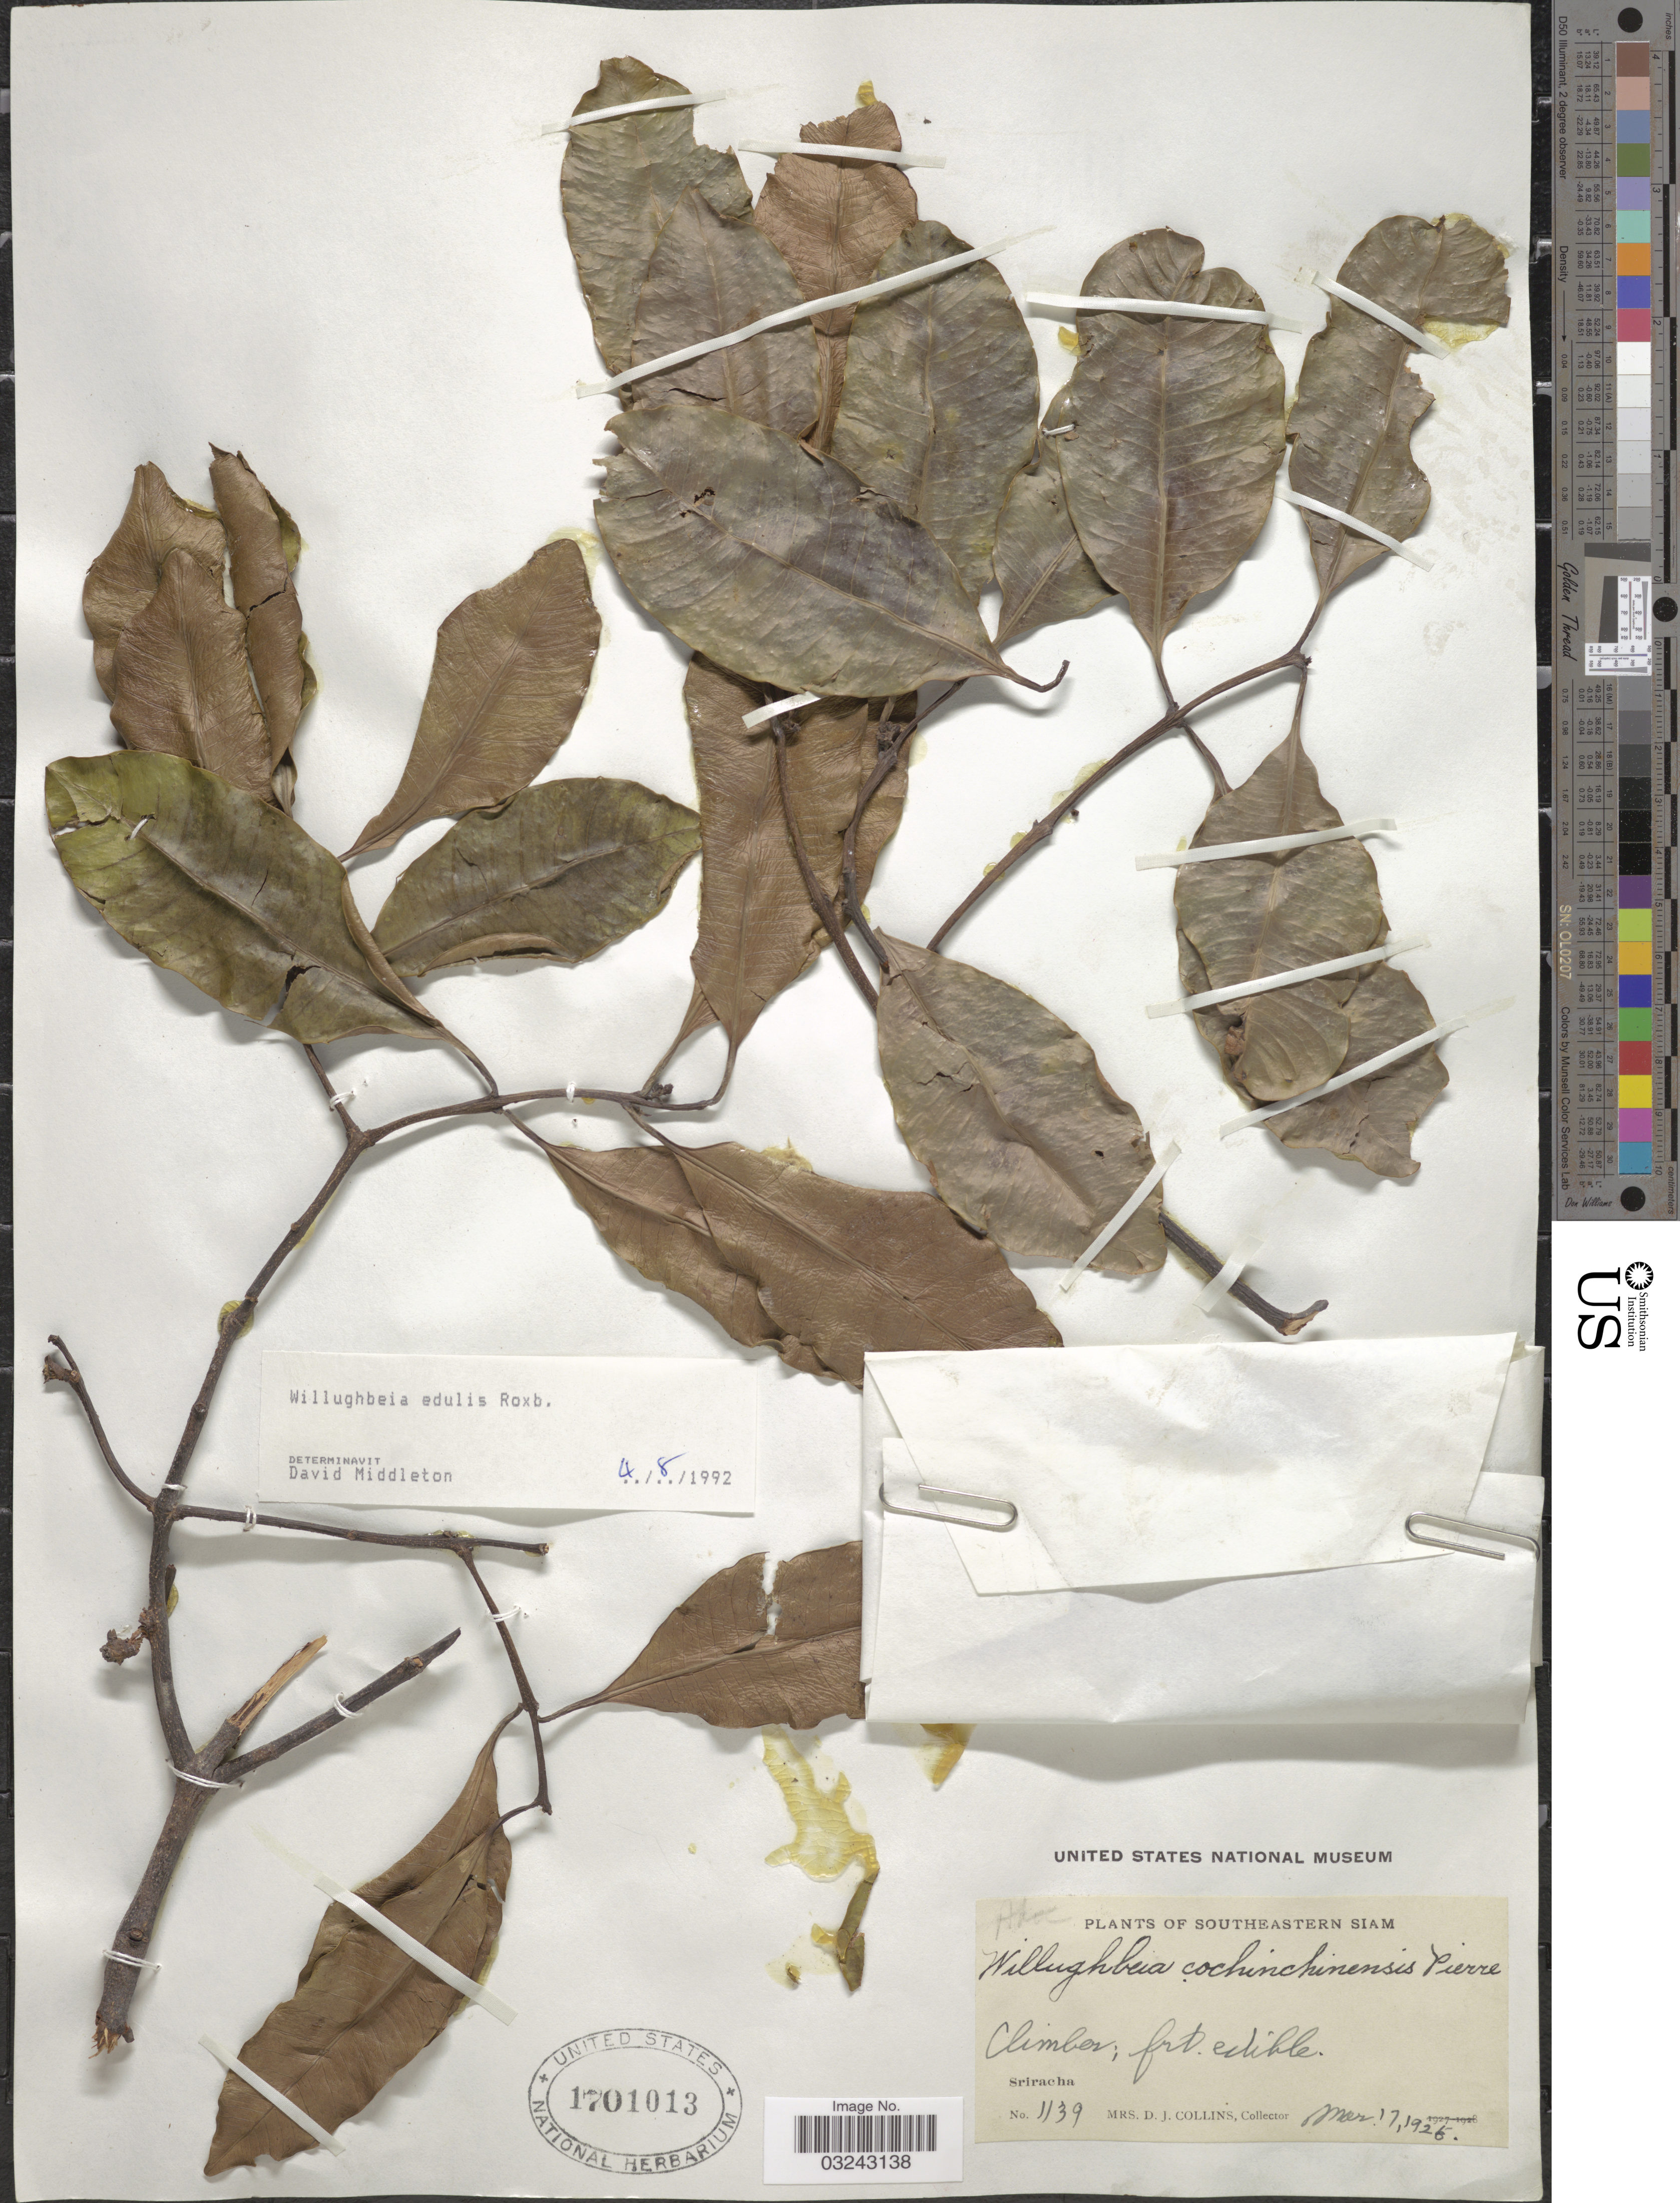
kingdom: Plantae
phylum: Tracheophyta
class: Magnoliopsida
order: Gentianales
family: Apocynaceae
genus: Willughbeia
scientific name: Willughbeia edulis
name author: Roxb.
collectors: Mrs. D. J. Collins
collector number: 1139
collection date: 1925-03-17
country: Thailand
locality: Southeastern Siam, Sriracha.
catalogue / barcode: US 1701013